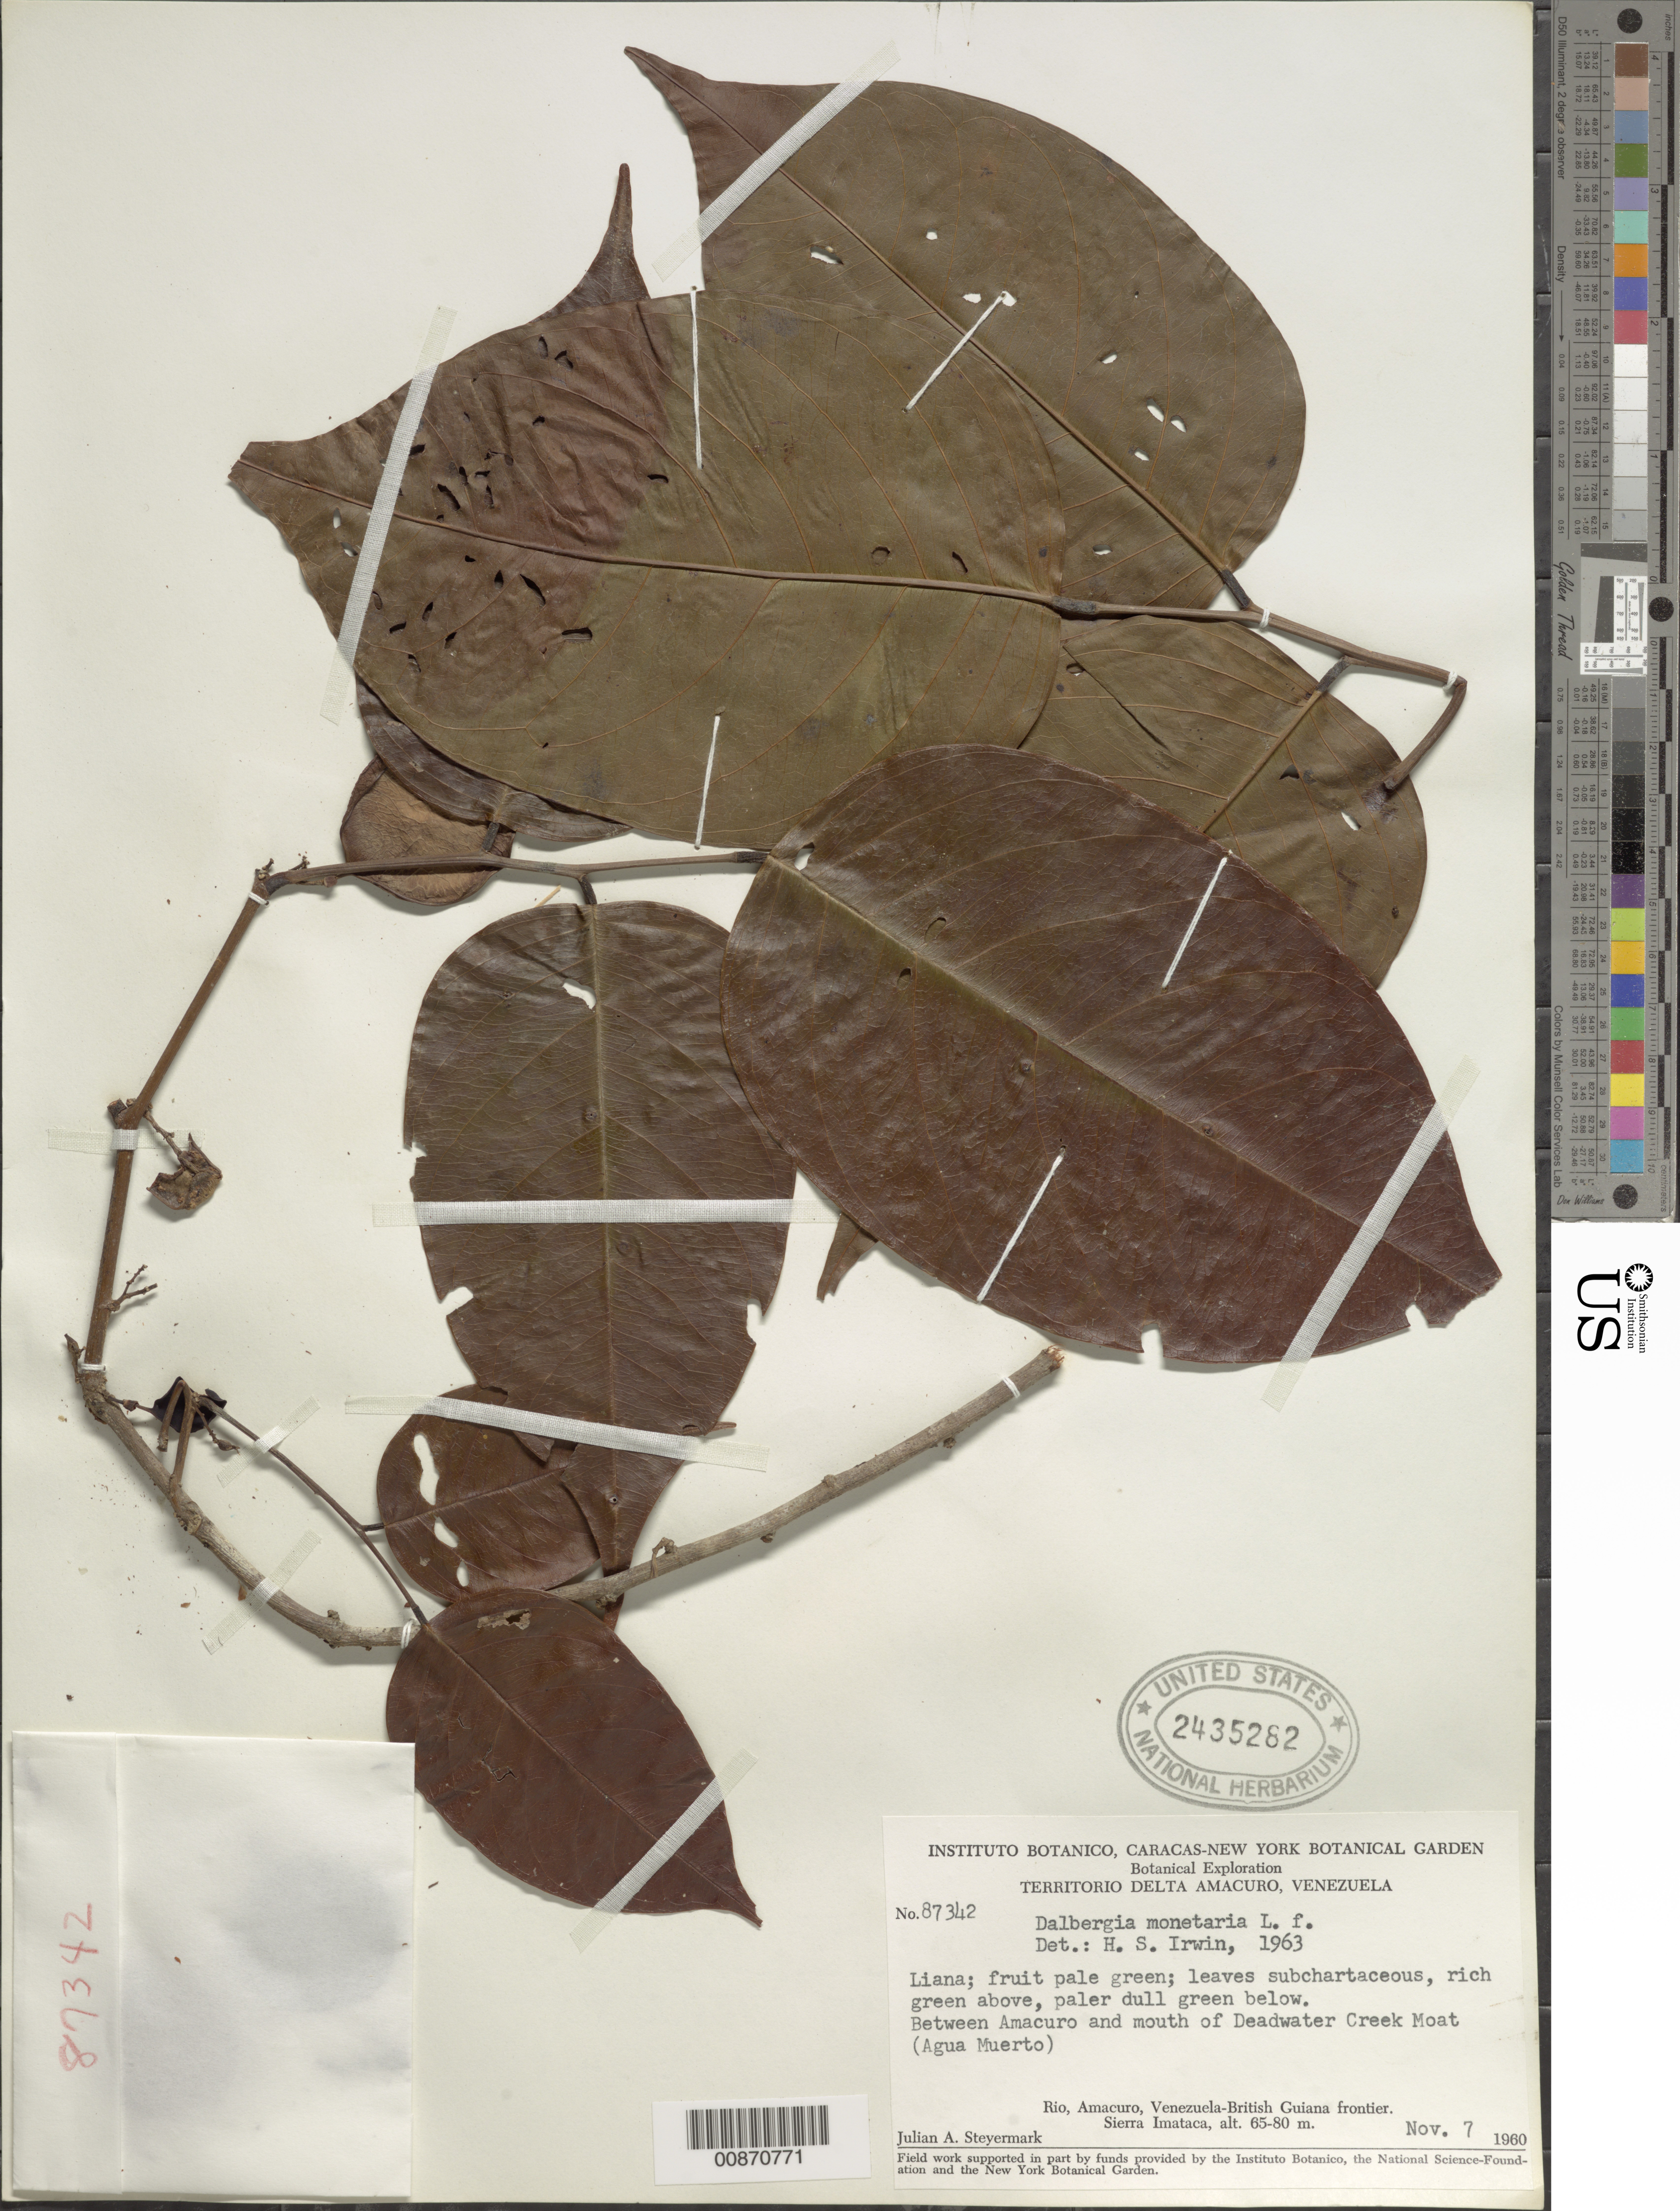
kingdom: Plantae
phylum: Tracheophyta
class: Magnoliopsida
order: Fabales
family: Fabaceae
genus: Dalbergia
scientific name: Dalbergia monetaria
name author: L. f.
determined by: Irwin, Howard S.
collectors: J. Steyermark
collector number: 87342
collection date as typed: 7-Nov-60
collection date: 1960-11-07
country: Venezuela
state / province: Delta Amacuro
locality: Río Amacuro to mouth of Deadwater Creek Moat (Agua Muerto), Sierra Imataca, Venezuela-Guyana border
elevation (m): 65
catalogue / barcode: US 2435282